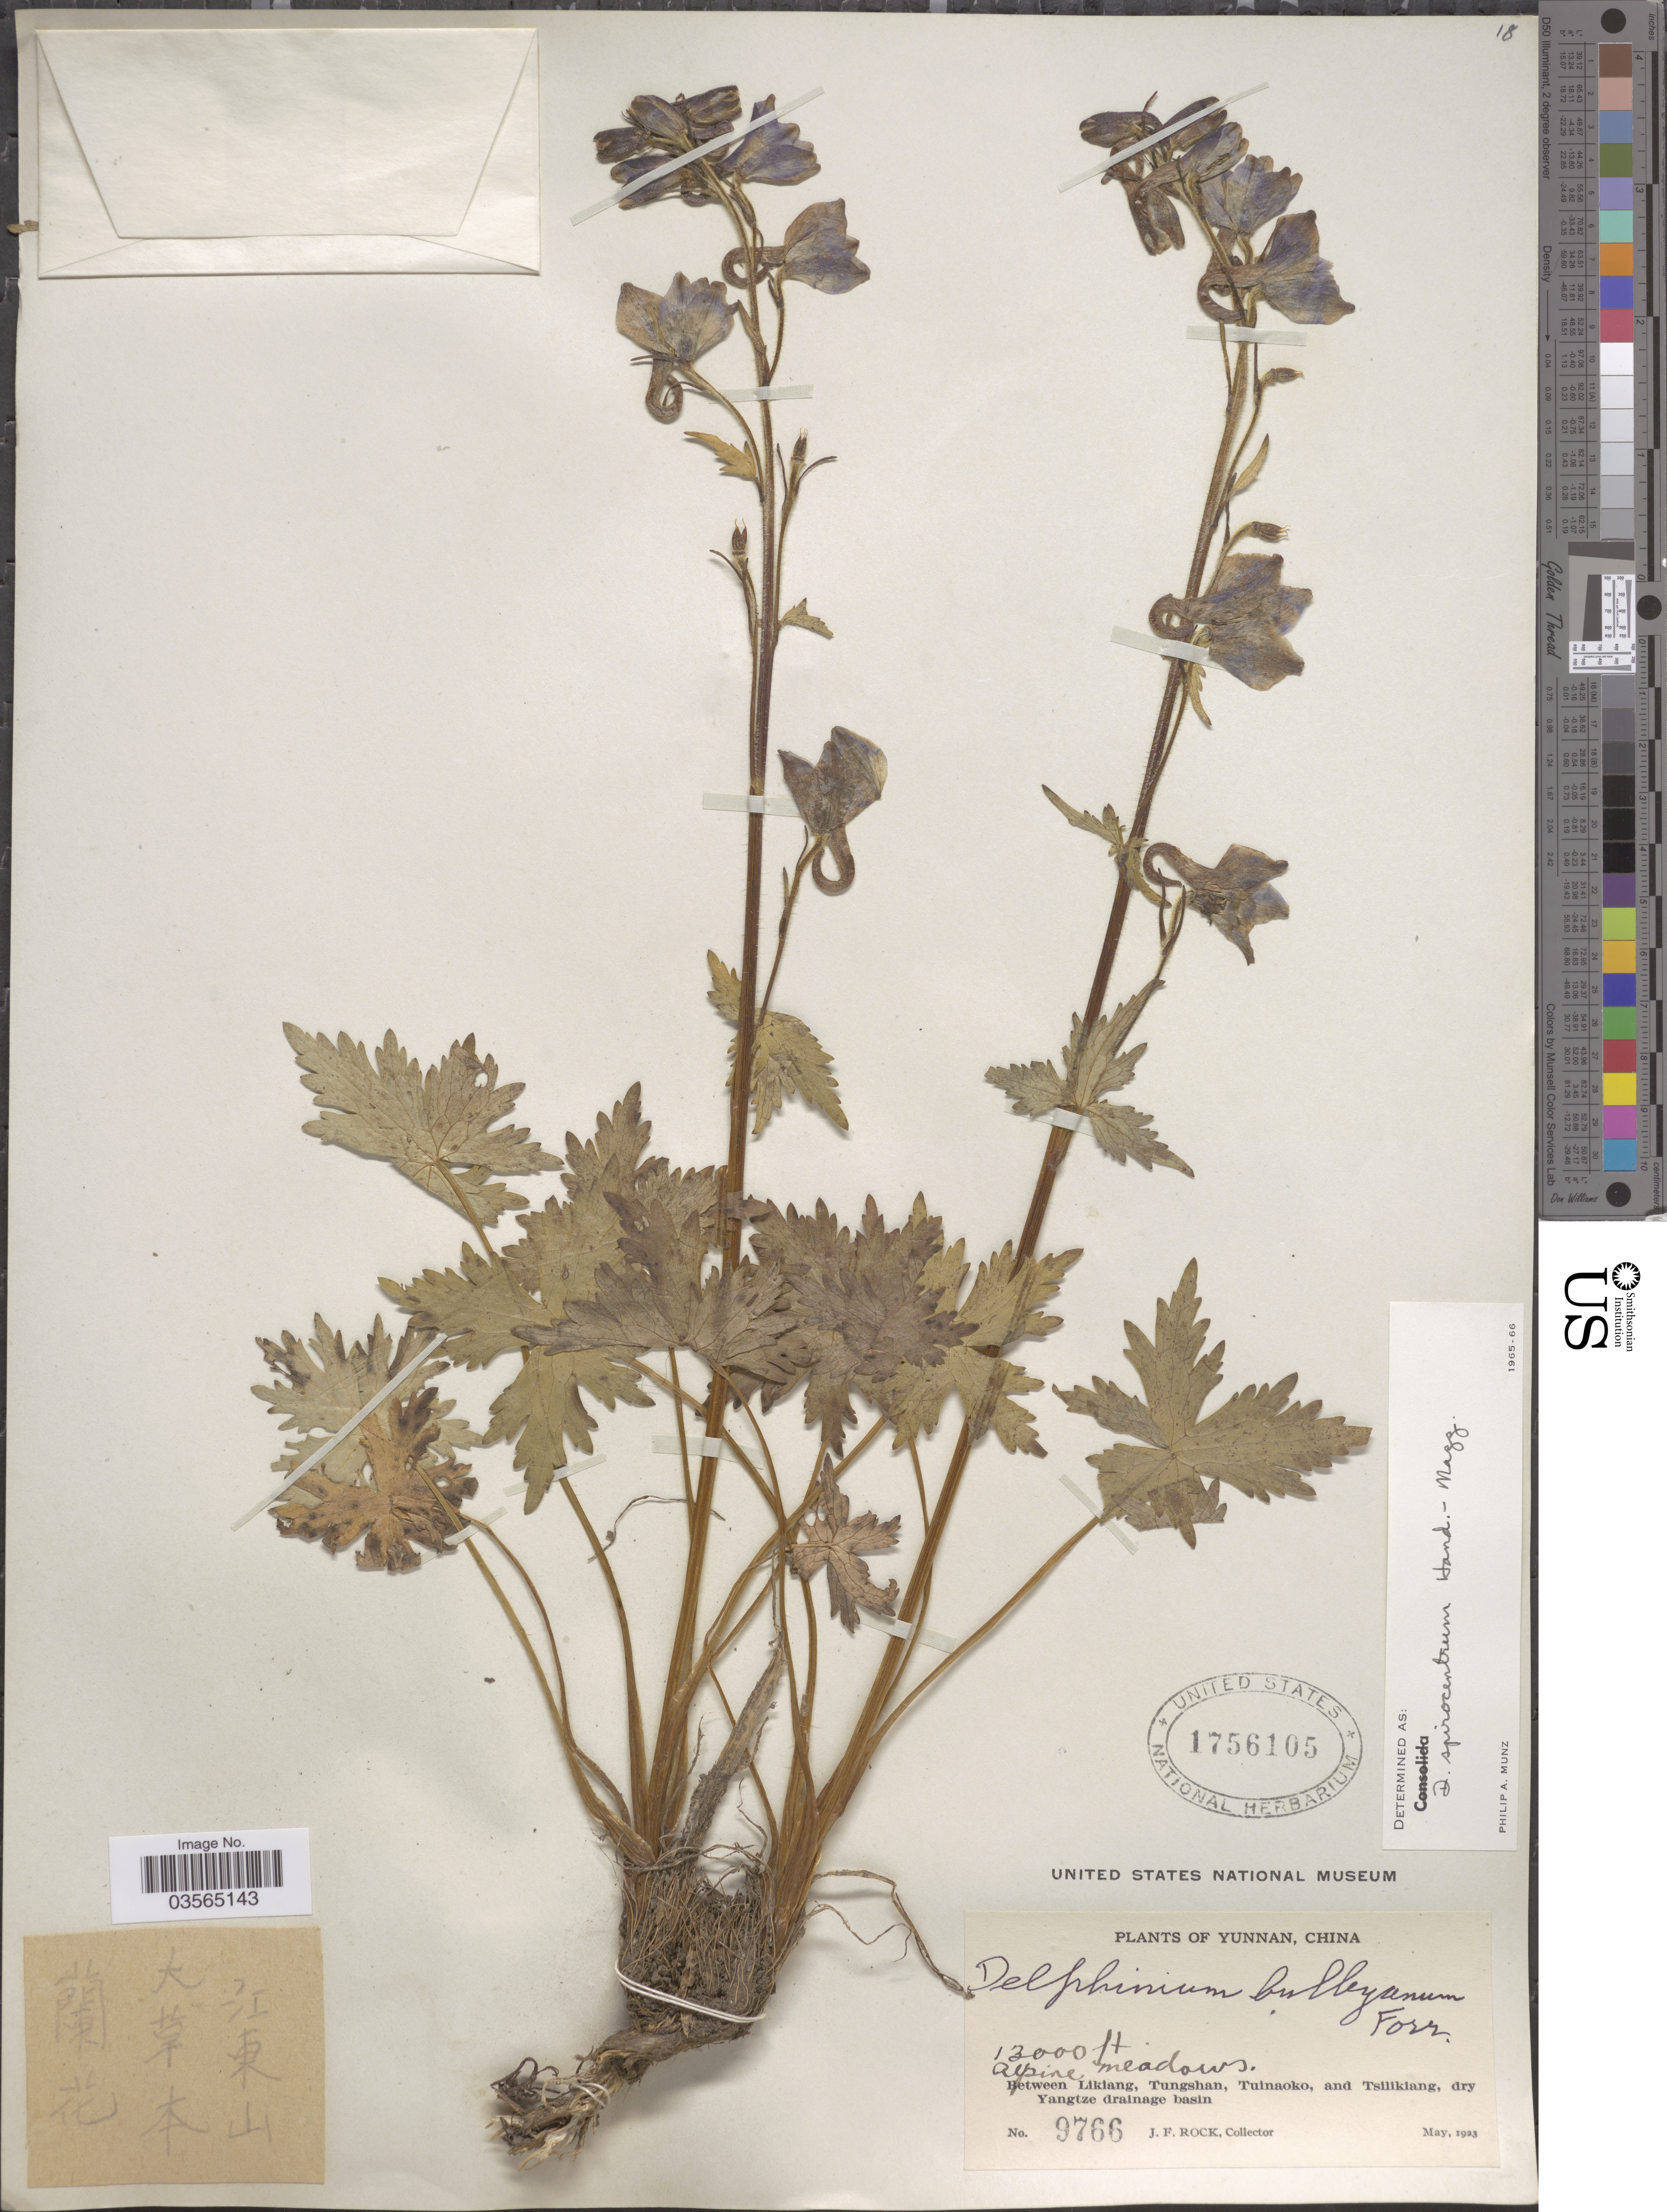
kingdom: Plantae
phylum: Tracheophyta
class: Magnoliopsida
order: Ranunculales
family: Ranunculaceae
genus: Delphinium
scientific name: Delphinium spirocentrum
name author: Hand.-Mazz.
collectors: J. Rock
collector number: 9766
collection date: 1923-05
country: China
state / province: Yunnan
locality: Between Likiang, Tungshan, Tuinaoko, and Tsilikiang, dry Yangtze drainage basin.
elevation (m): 3962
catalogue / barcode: US 1756105